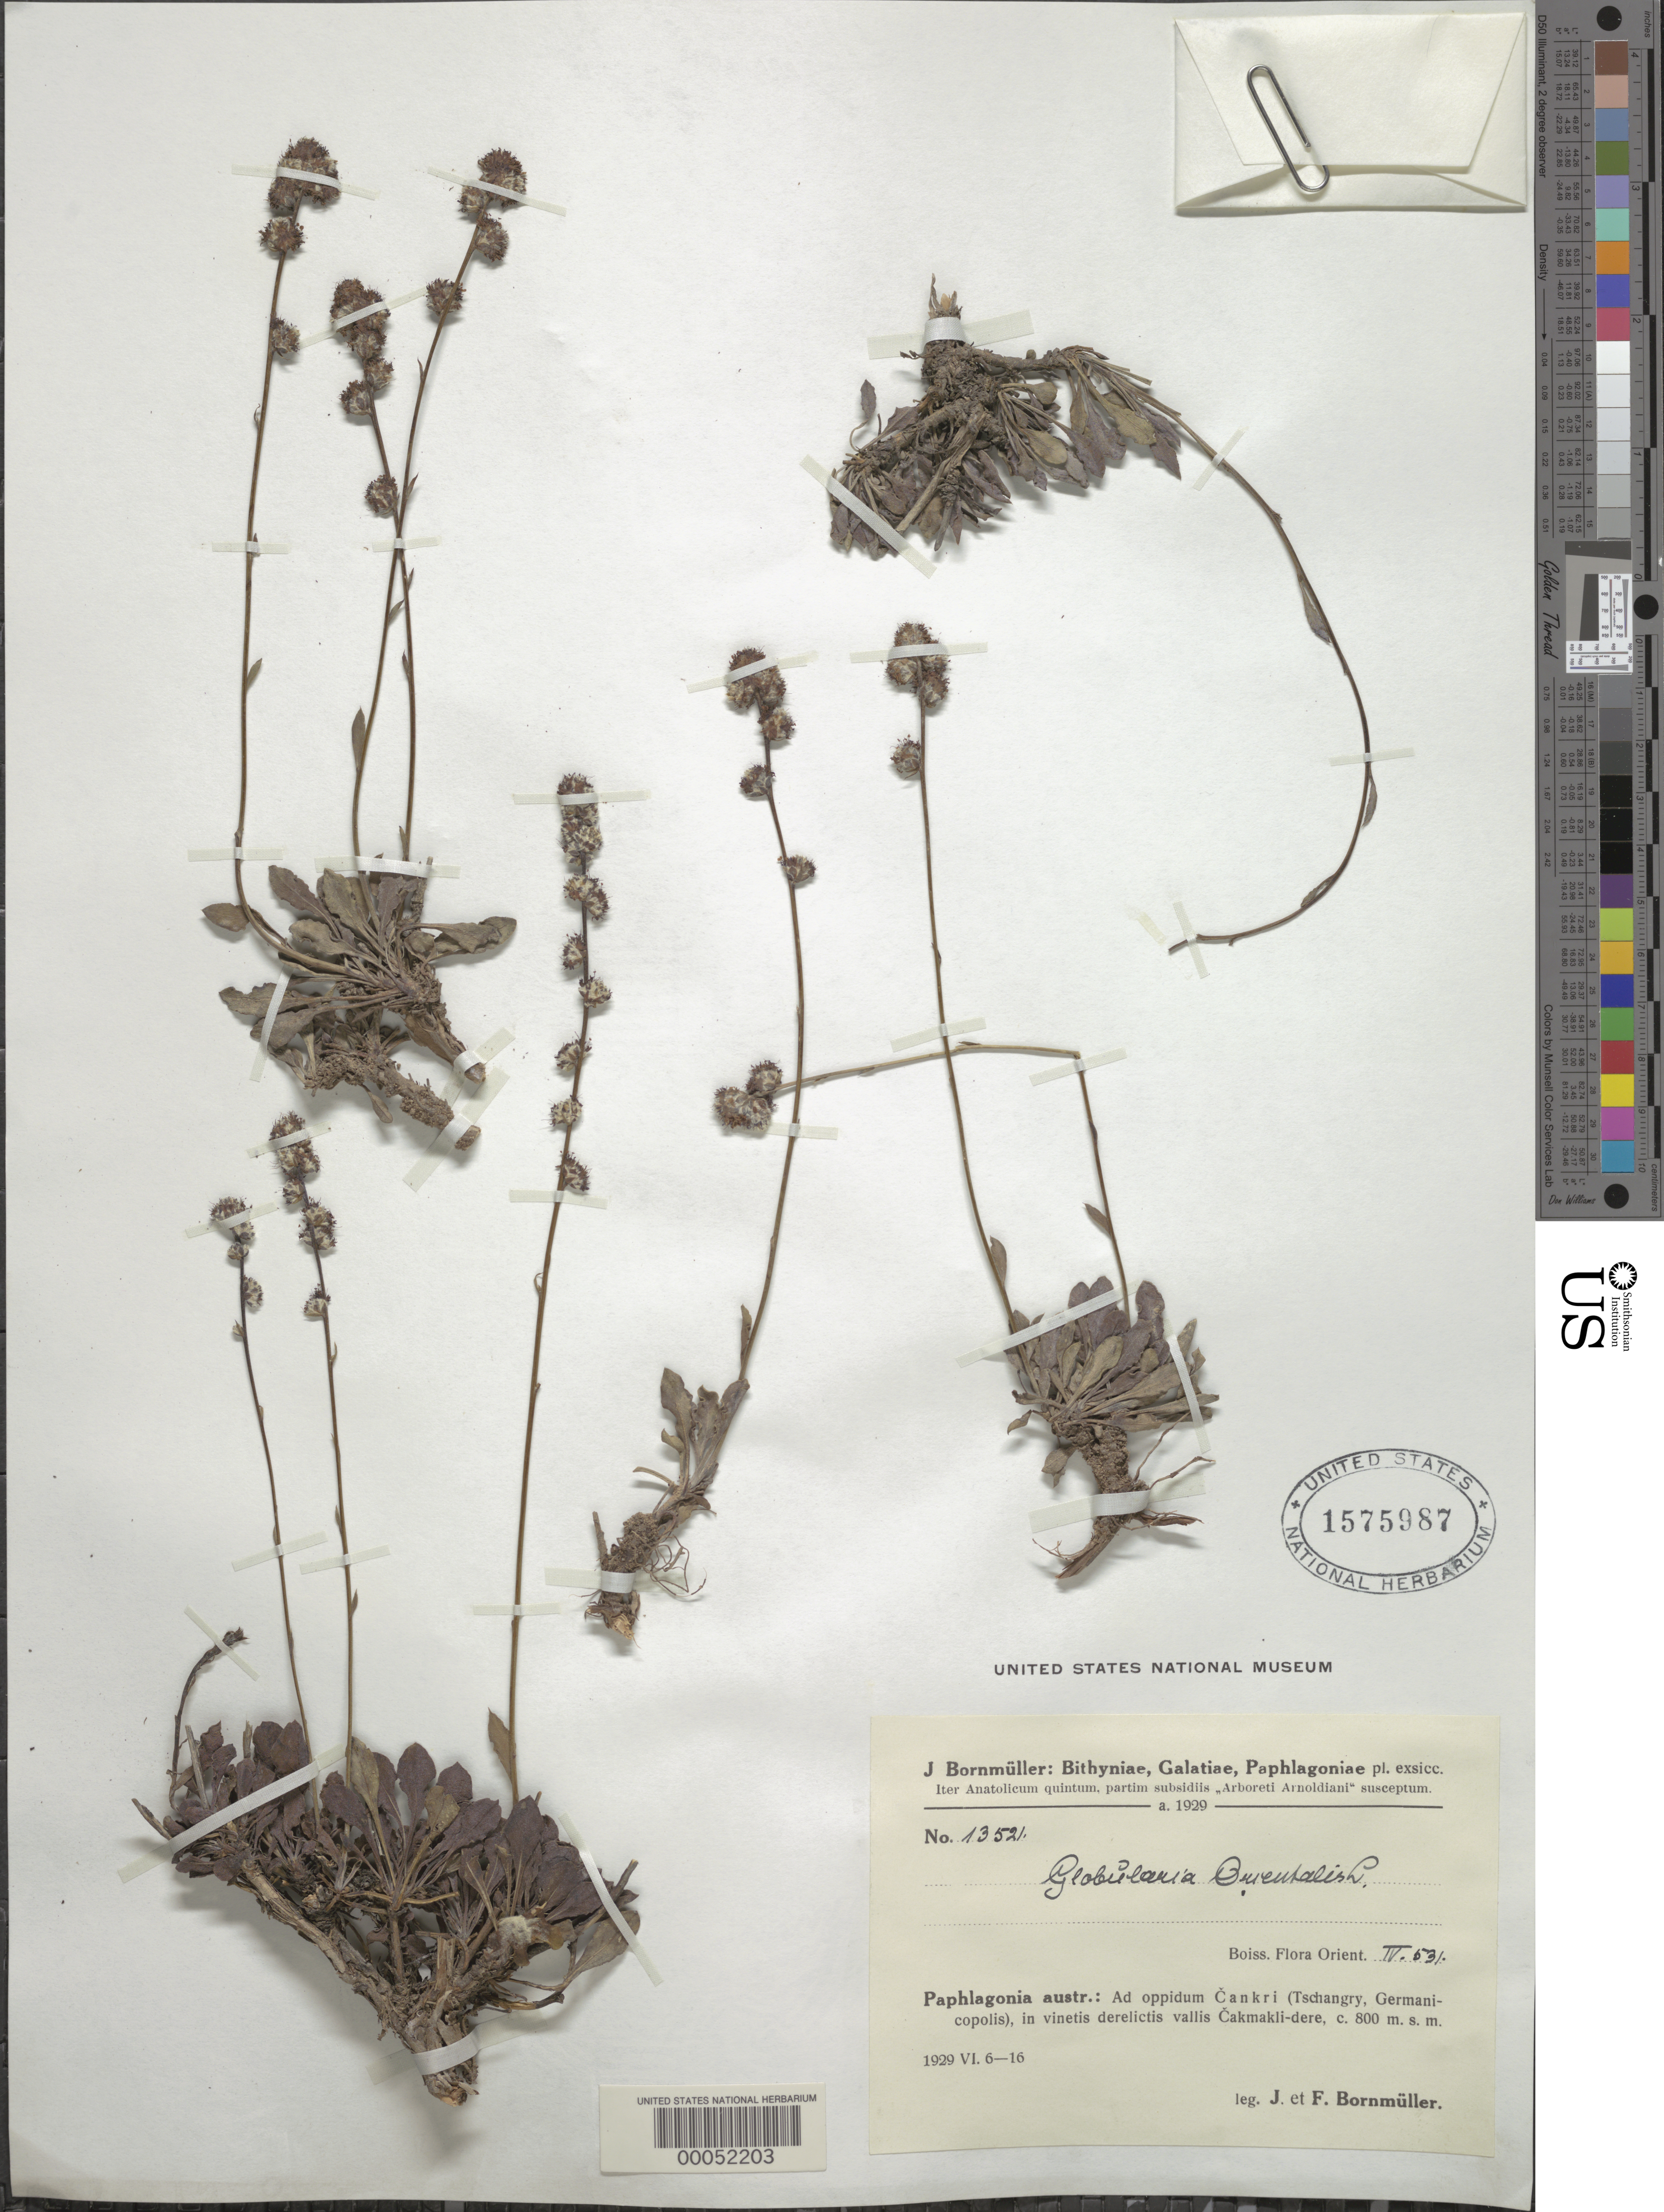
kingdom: Plantae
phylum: Tracheophyta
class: Magnoliopsida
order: Lamiales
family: Plantaginaceae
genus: Globularia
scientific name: Globularia orientalis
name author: L.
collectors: J. Bornmüller & F. Bornmueller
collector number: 13521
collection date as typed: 16 Jun 1929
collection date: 1929-06-16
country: Turkey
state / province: Cankiri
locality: Germanicopolis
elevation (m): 800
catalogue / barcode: US 1575987